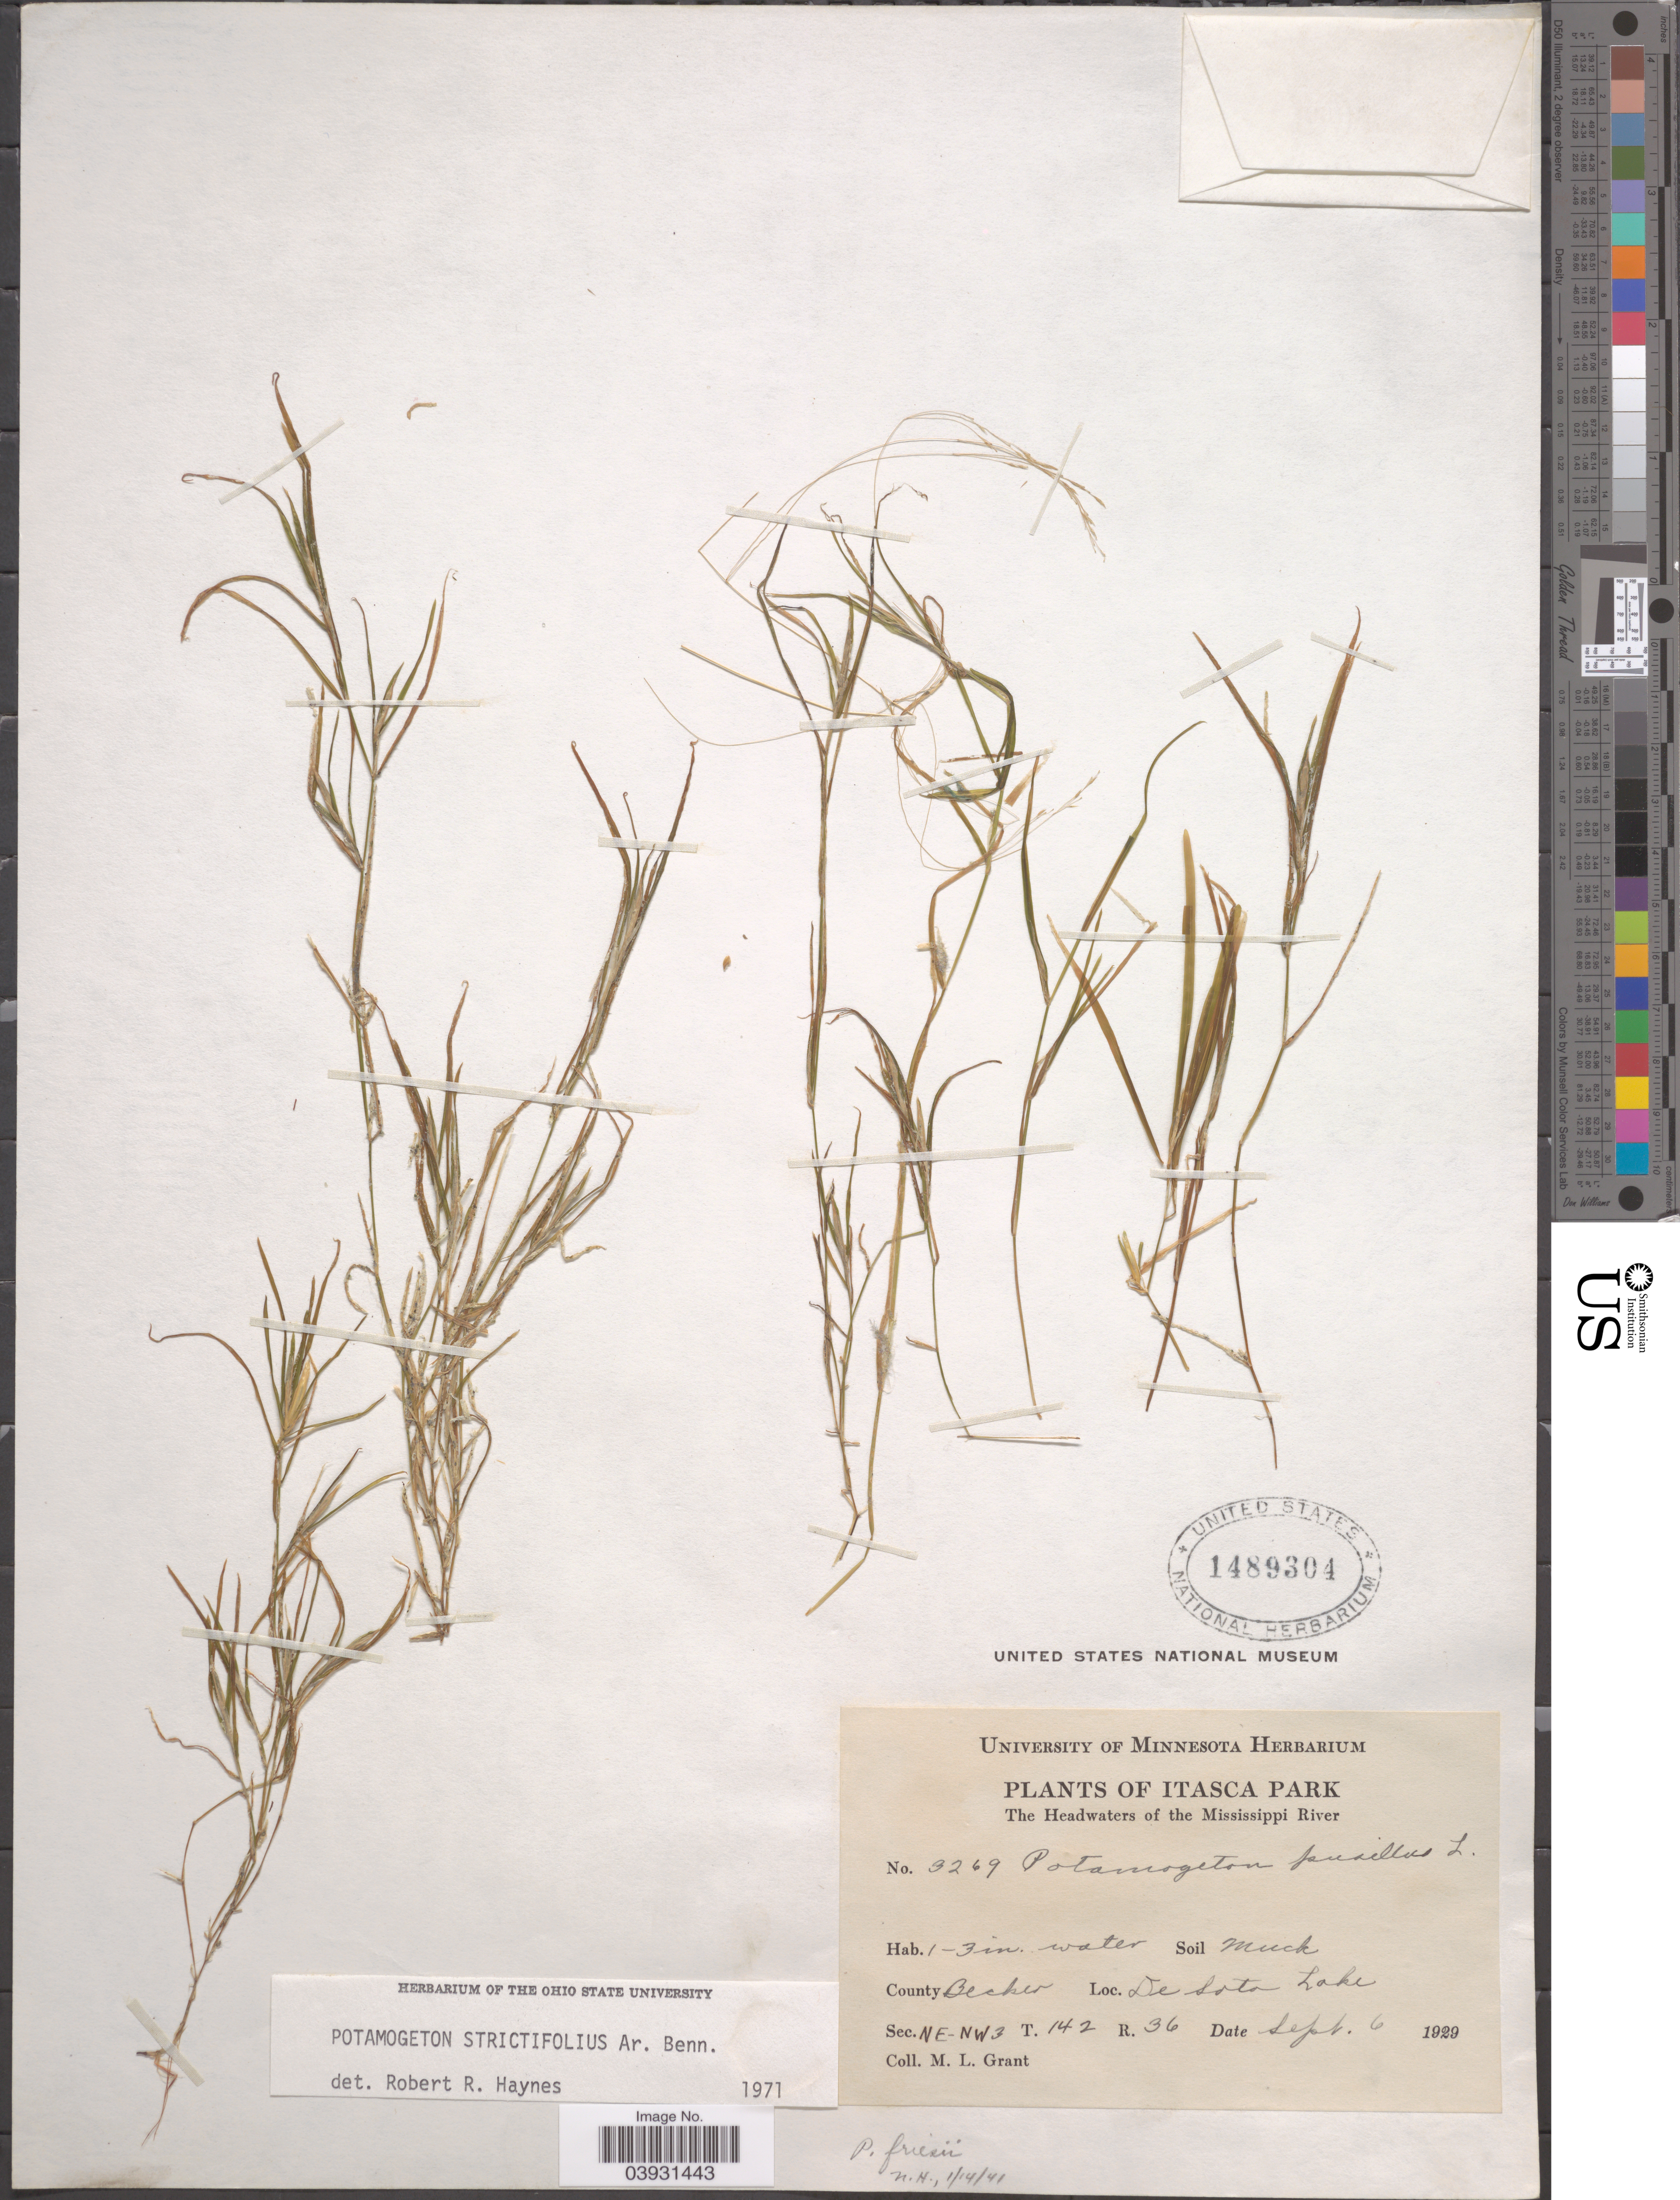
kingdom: Plantae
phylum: Tracheophyta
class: Liliopsida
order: Alismatales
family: Potamogetonaceae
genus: Potamogeton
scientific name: Potamogeton strictifolius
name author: A. Benn.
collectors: M. L. Grant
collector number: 3269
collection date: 1929-09-06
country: United States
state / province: Minnesota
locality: Itasca Park. The Headwaters of the Missippi River. County Becker. De Sota Lake. Sec. NE-NW3 T.142 R.36.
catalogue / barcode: US 1489304